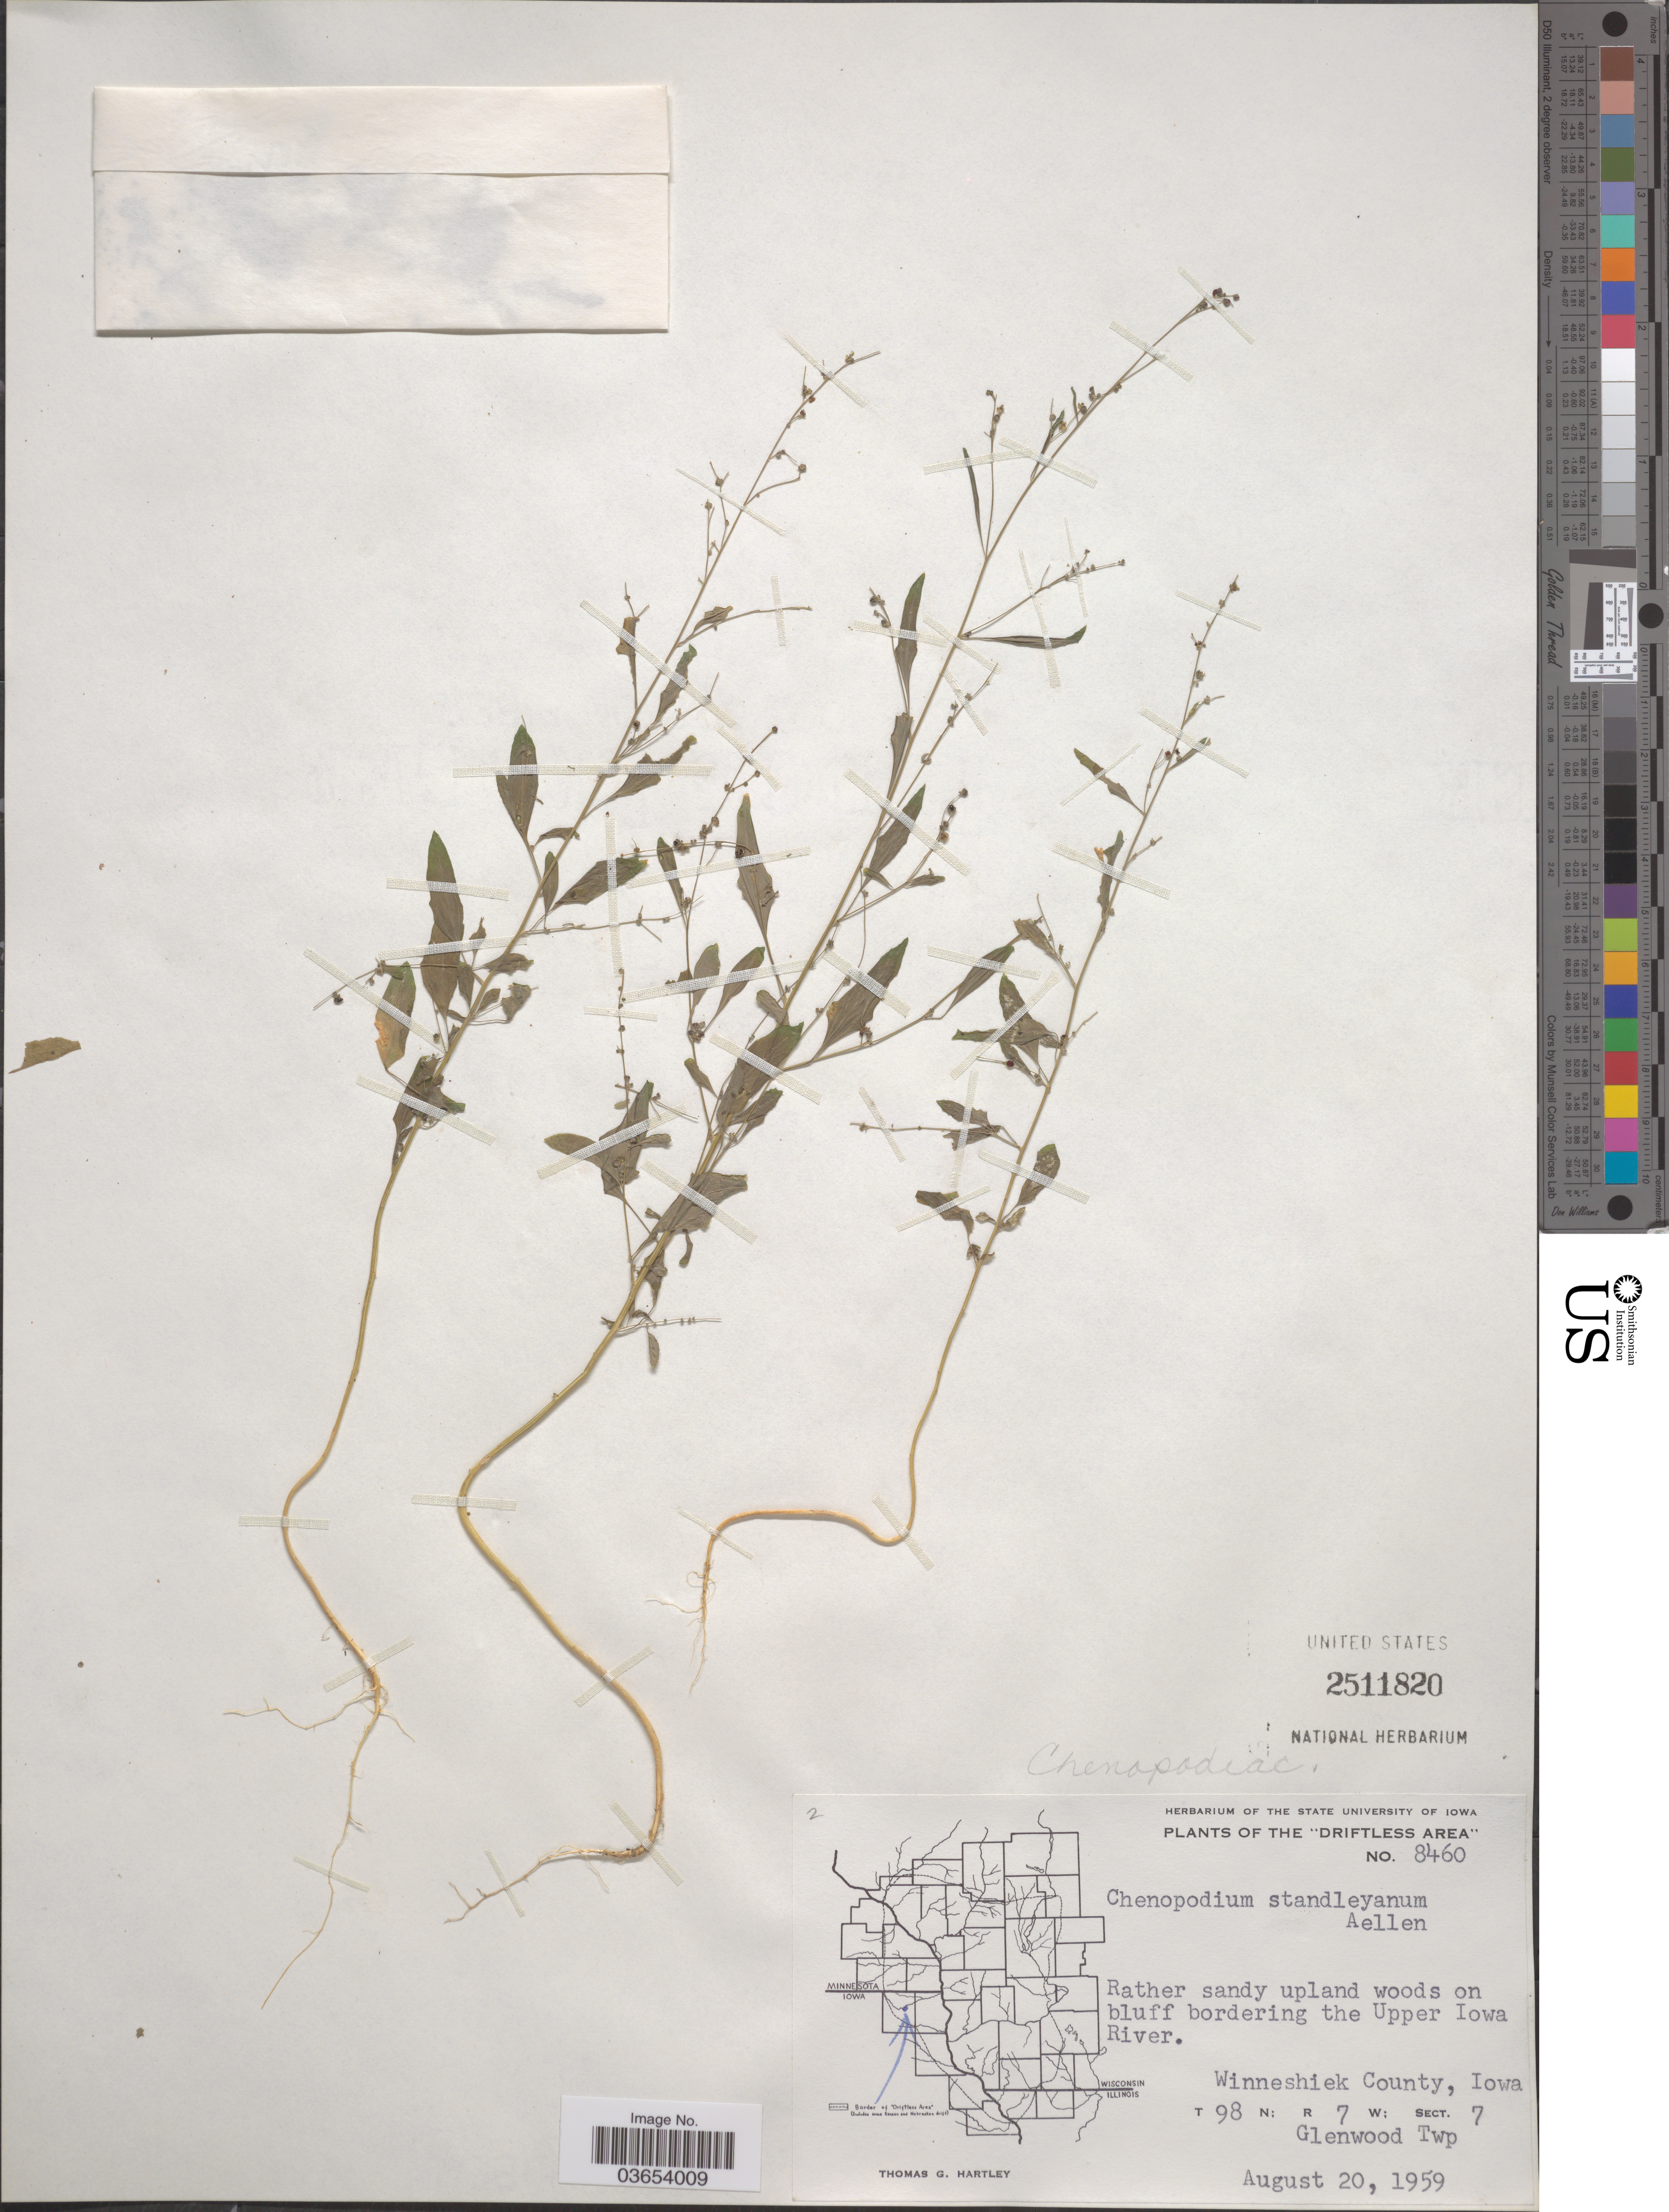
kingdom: Plantae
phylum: Tracheophyta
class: Magnoliopsida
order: Caryophyllales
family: Amaranthaceae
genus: Chenopodium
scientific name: Chenopodium standleyanum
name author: Aellen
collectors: T. G. Hartley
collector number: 8460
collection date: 1959-08-20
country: United States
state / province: Iowa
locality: The "Driftless Area". Rather sandy upland woods on bluff bordering the Upper Iowa River. Winneshiek County. T 98 N; R 7 W; Sect. 7. Glenwood Twp.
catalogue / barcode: US 2511820